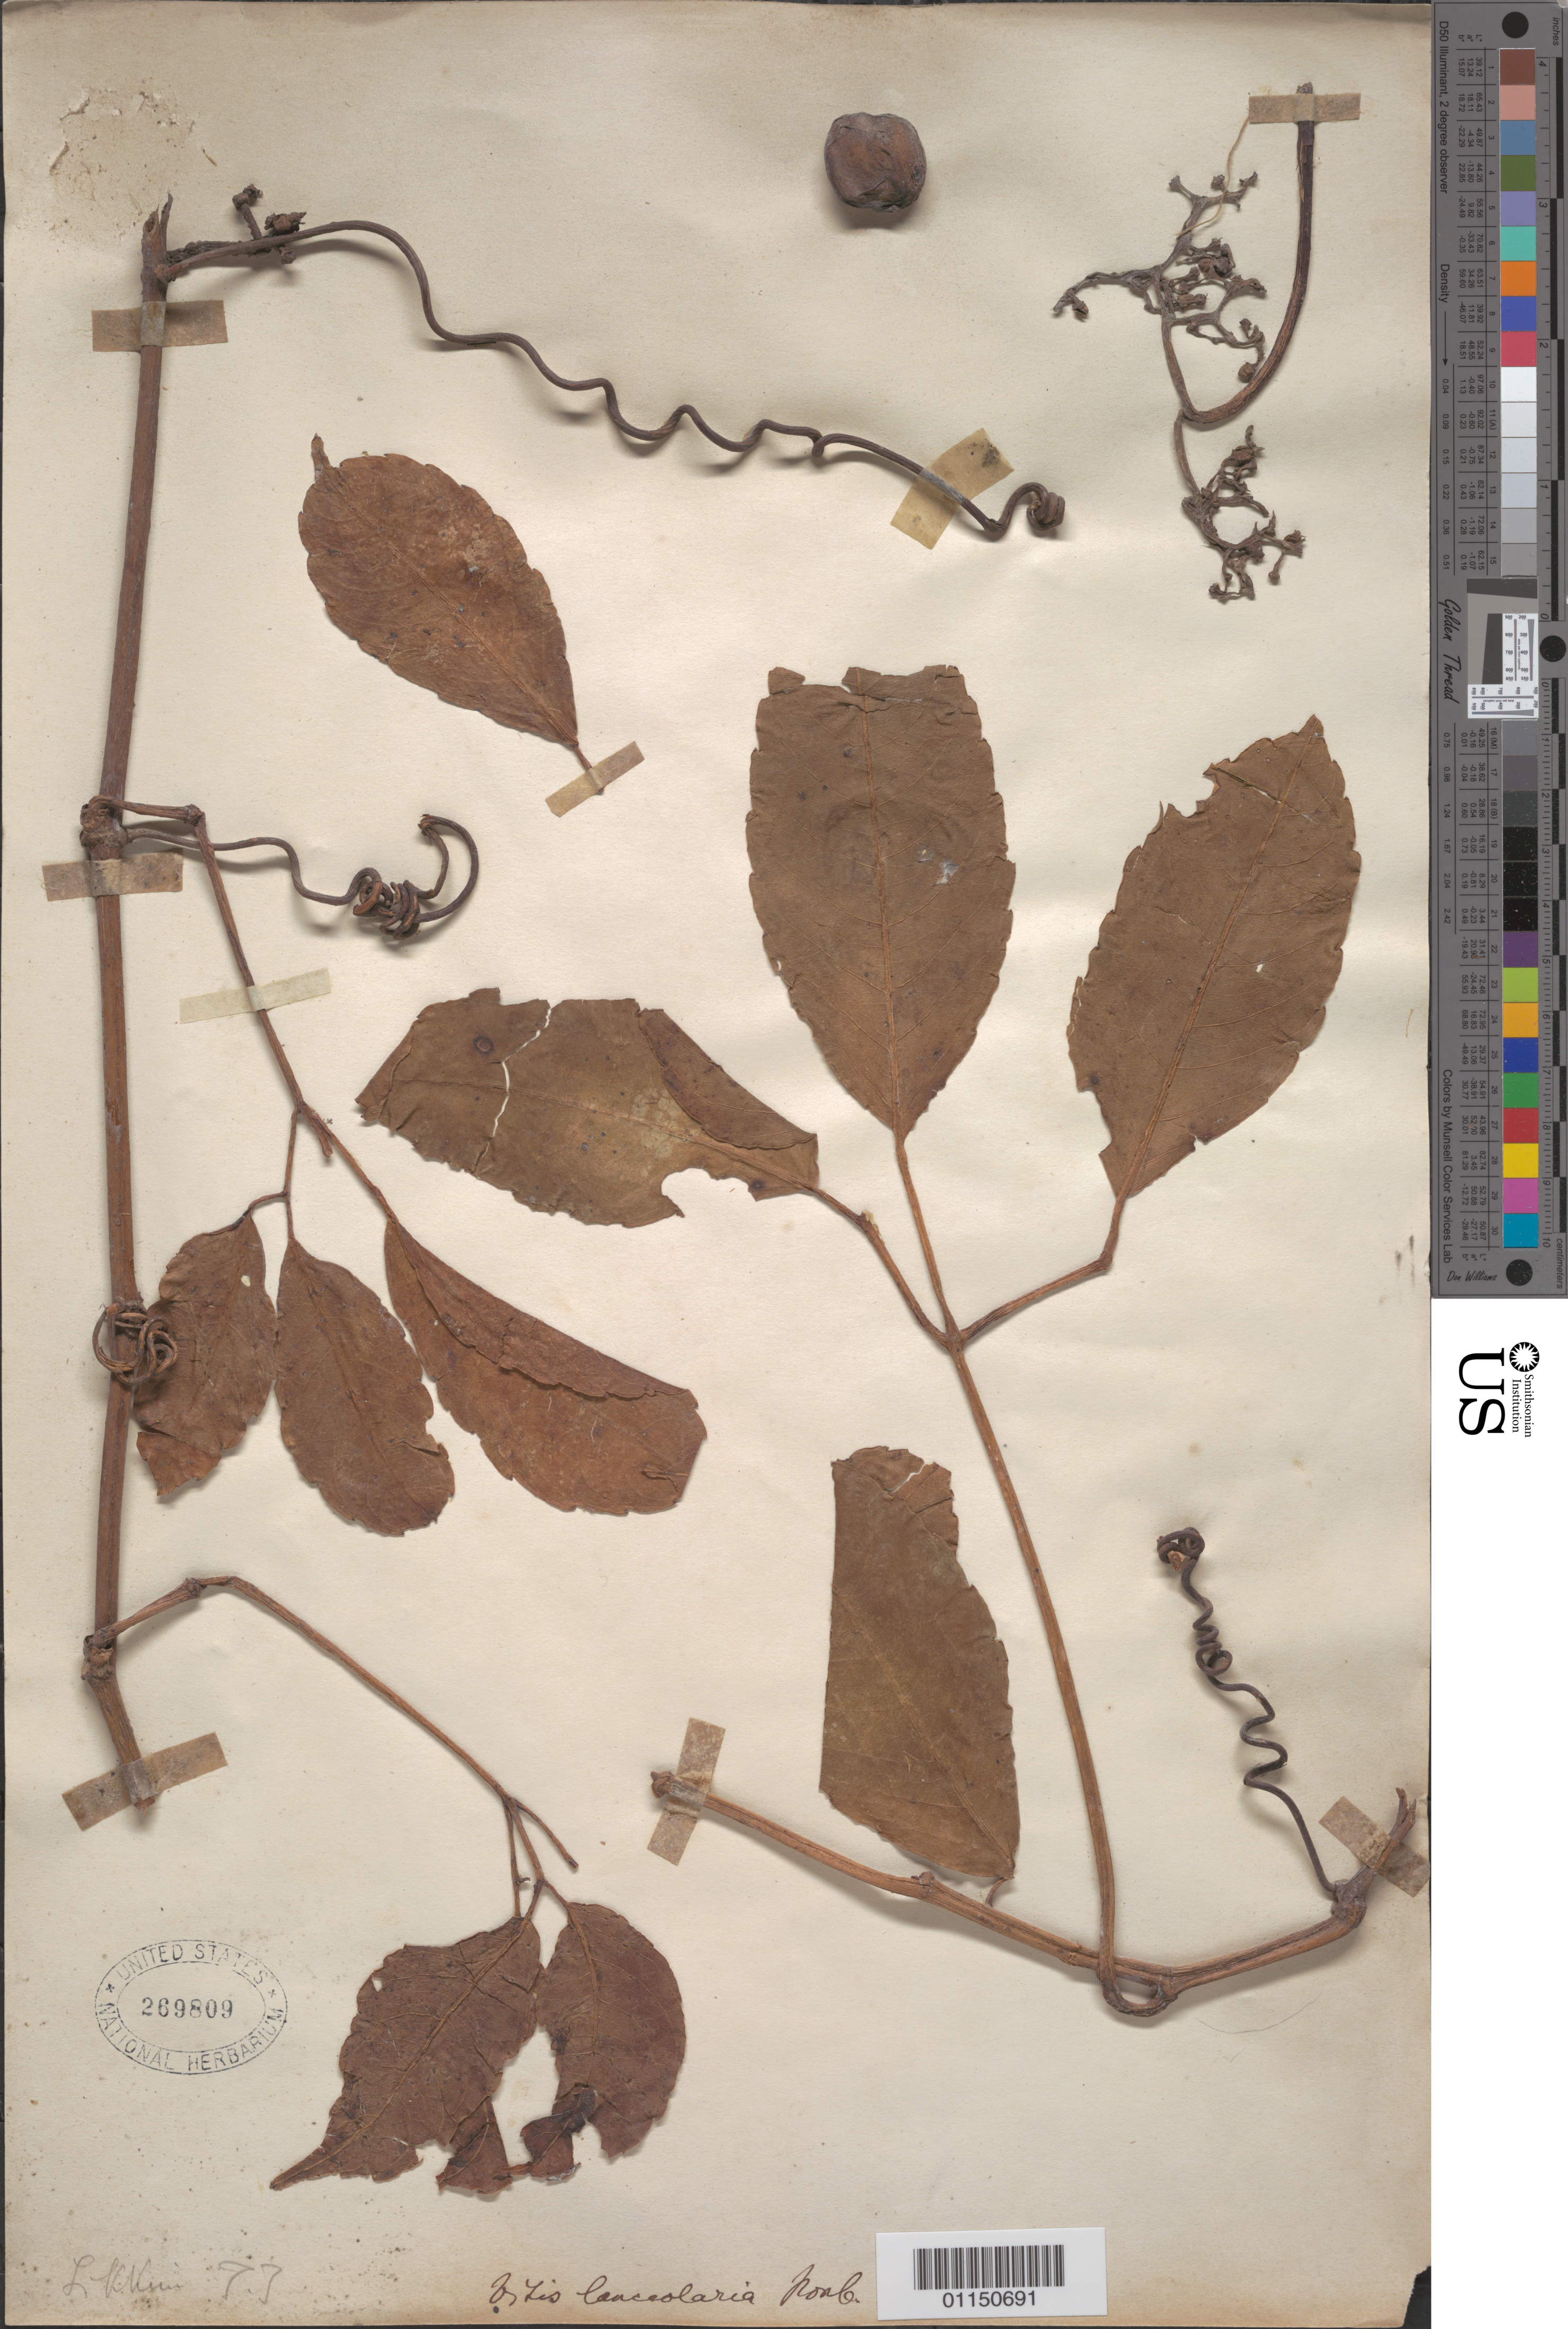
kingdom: Plantae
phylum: Tracheophyta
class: Magnoliopsida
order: Vitales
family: Vitaceae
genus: Tetrastigma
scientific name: Tetrastigma lanceolarium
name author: (Roxb.) Planch.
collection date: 1873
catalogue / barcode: US 269809